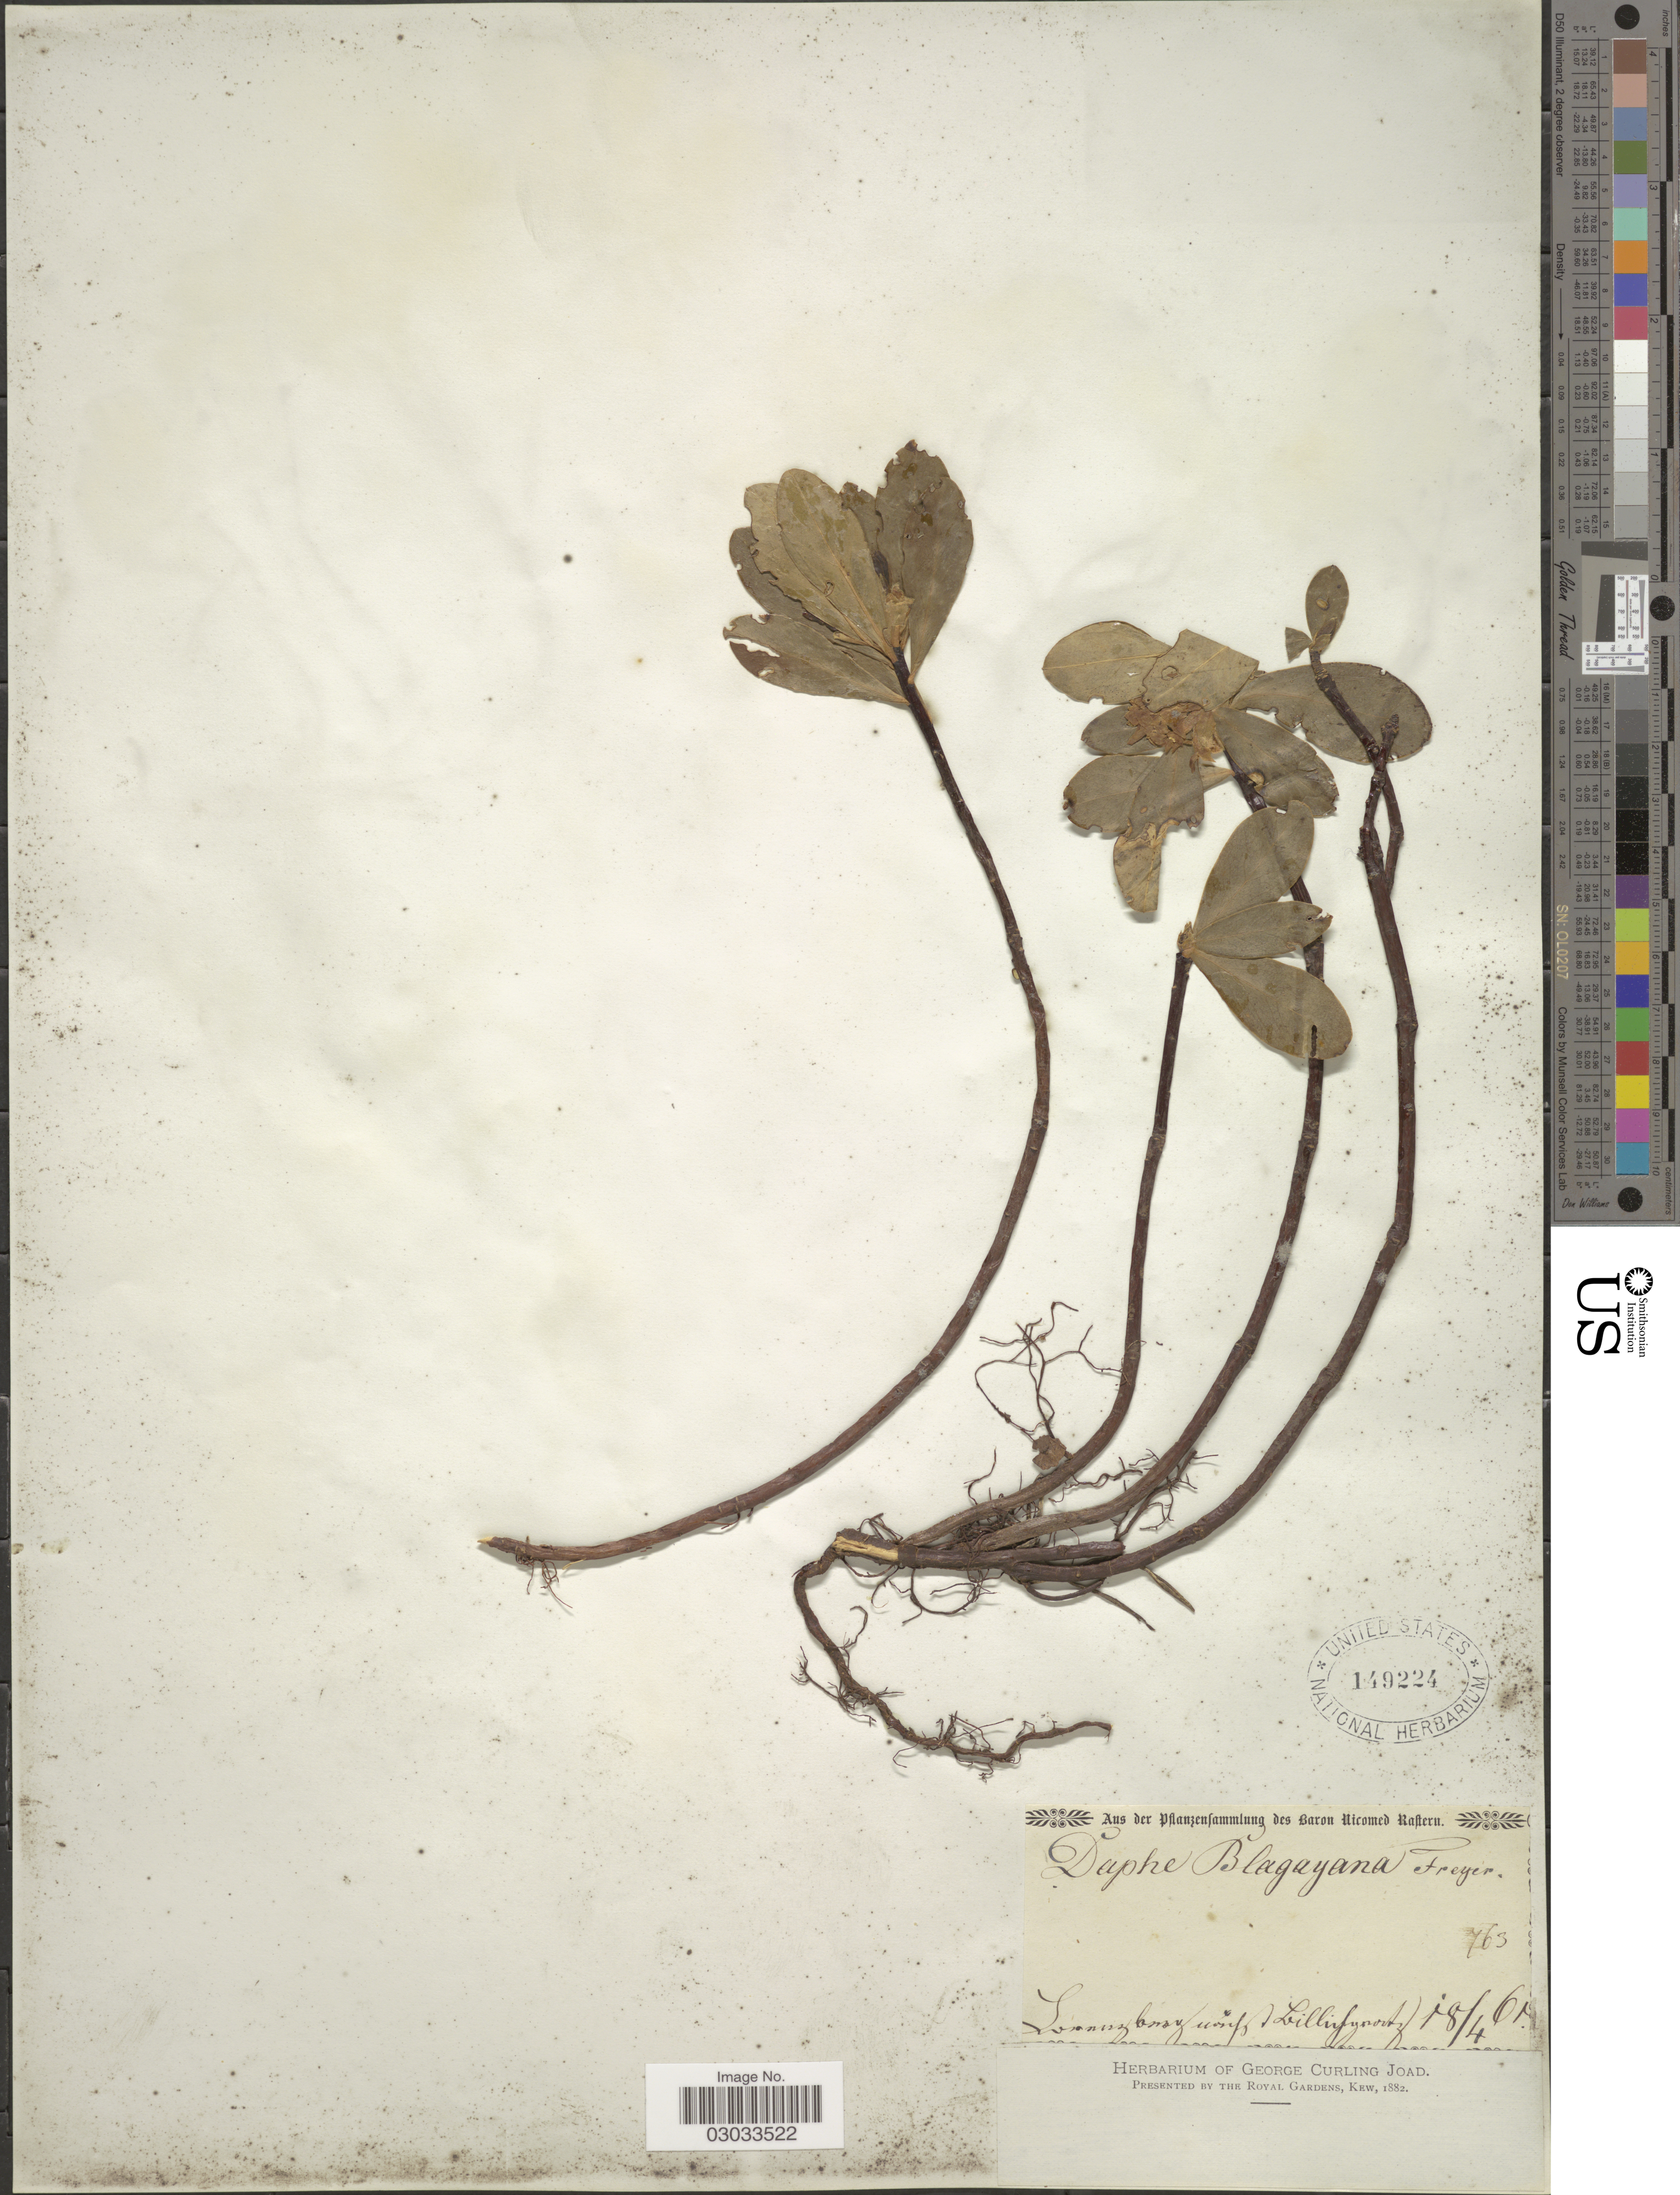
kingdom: Plantae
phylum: Tracheophyta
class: Magnoliopsida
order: Malvales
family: Thymelaeaceae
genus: Daphne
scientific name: Daphne blagayana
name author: Freyer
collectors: ex herb. George Curling Joad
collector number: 763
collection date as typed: Transcribed d/m/y: 18/4/61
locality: Loanez braz monts Lillinfynortz.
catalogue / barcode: US 149224